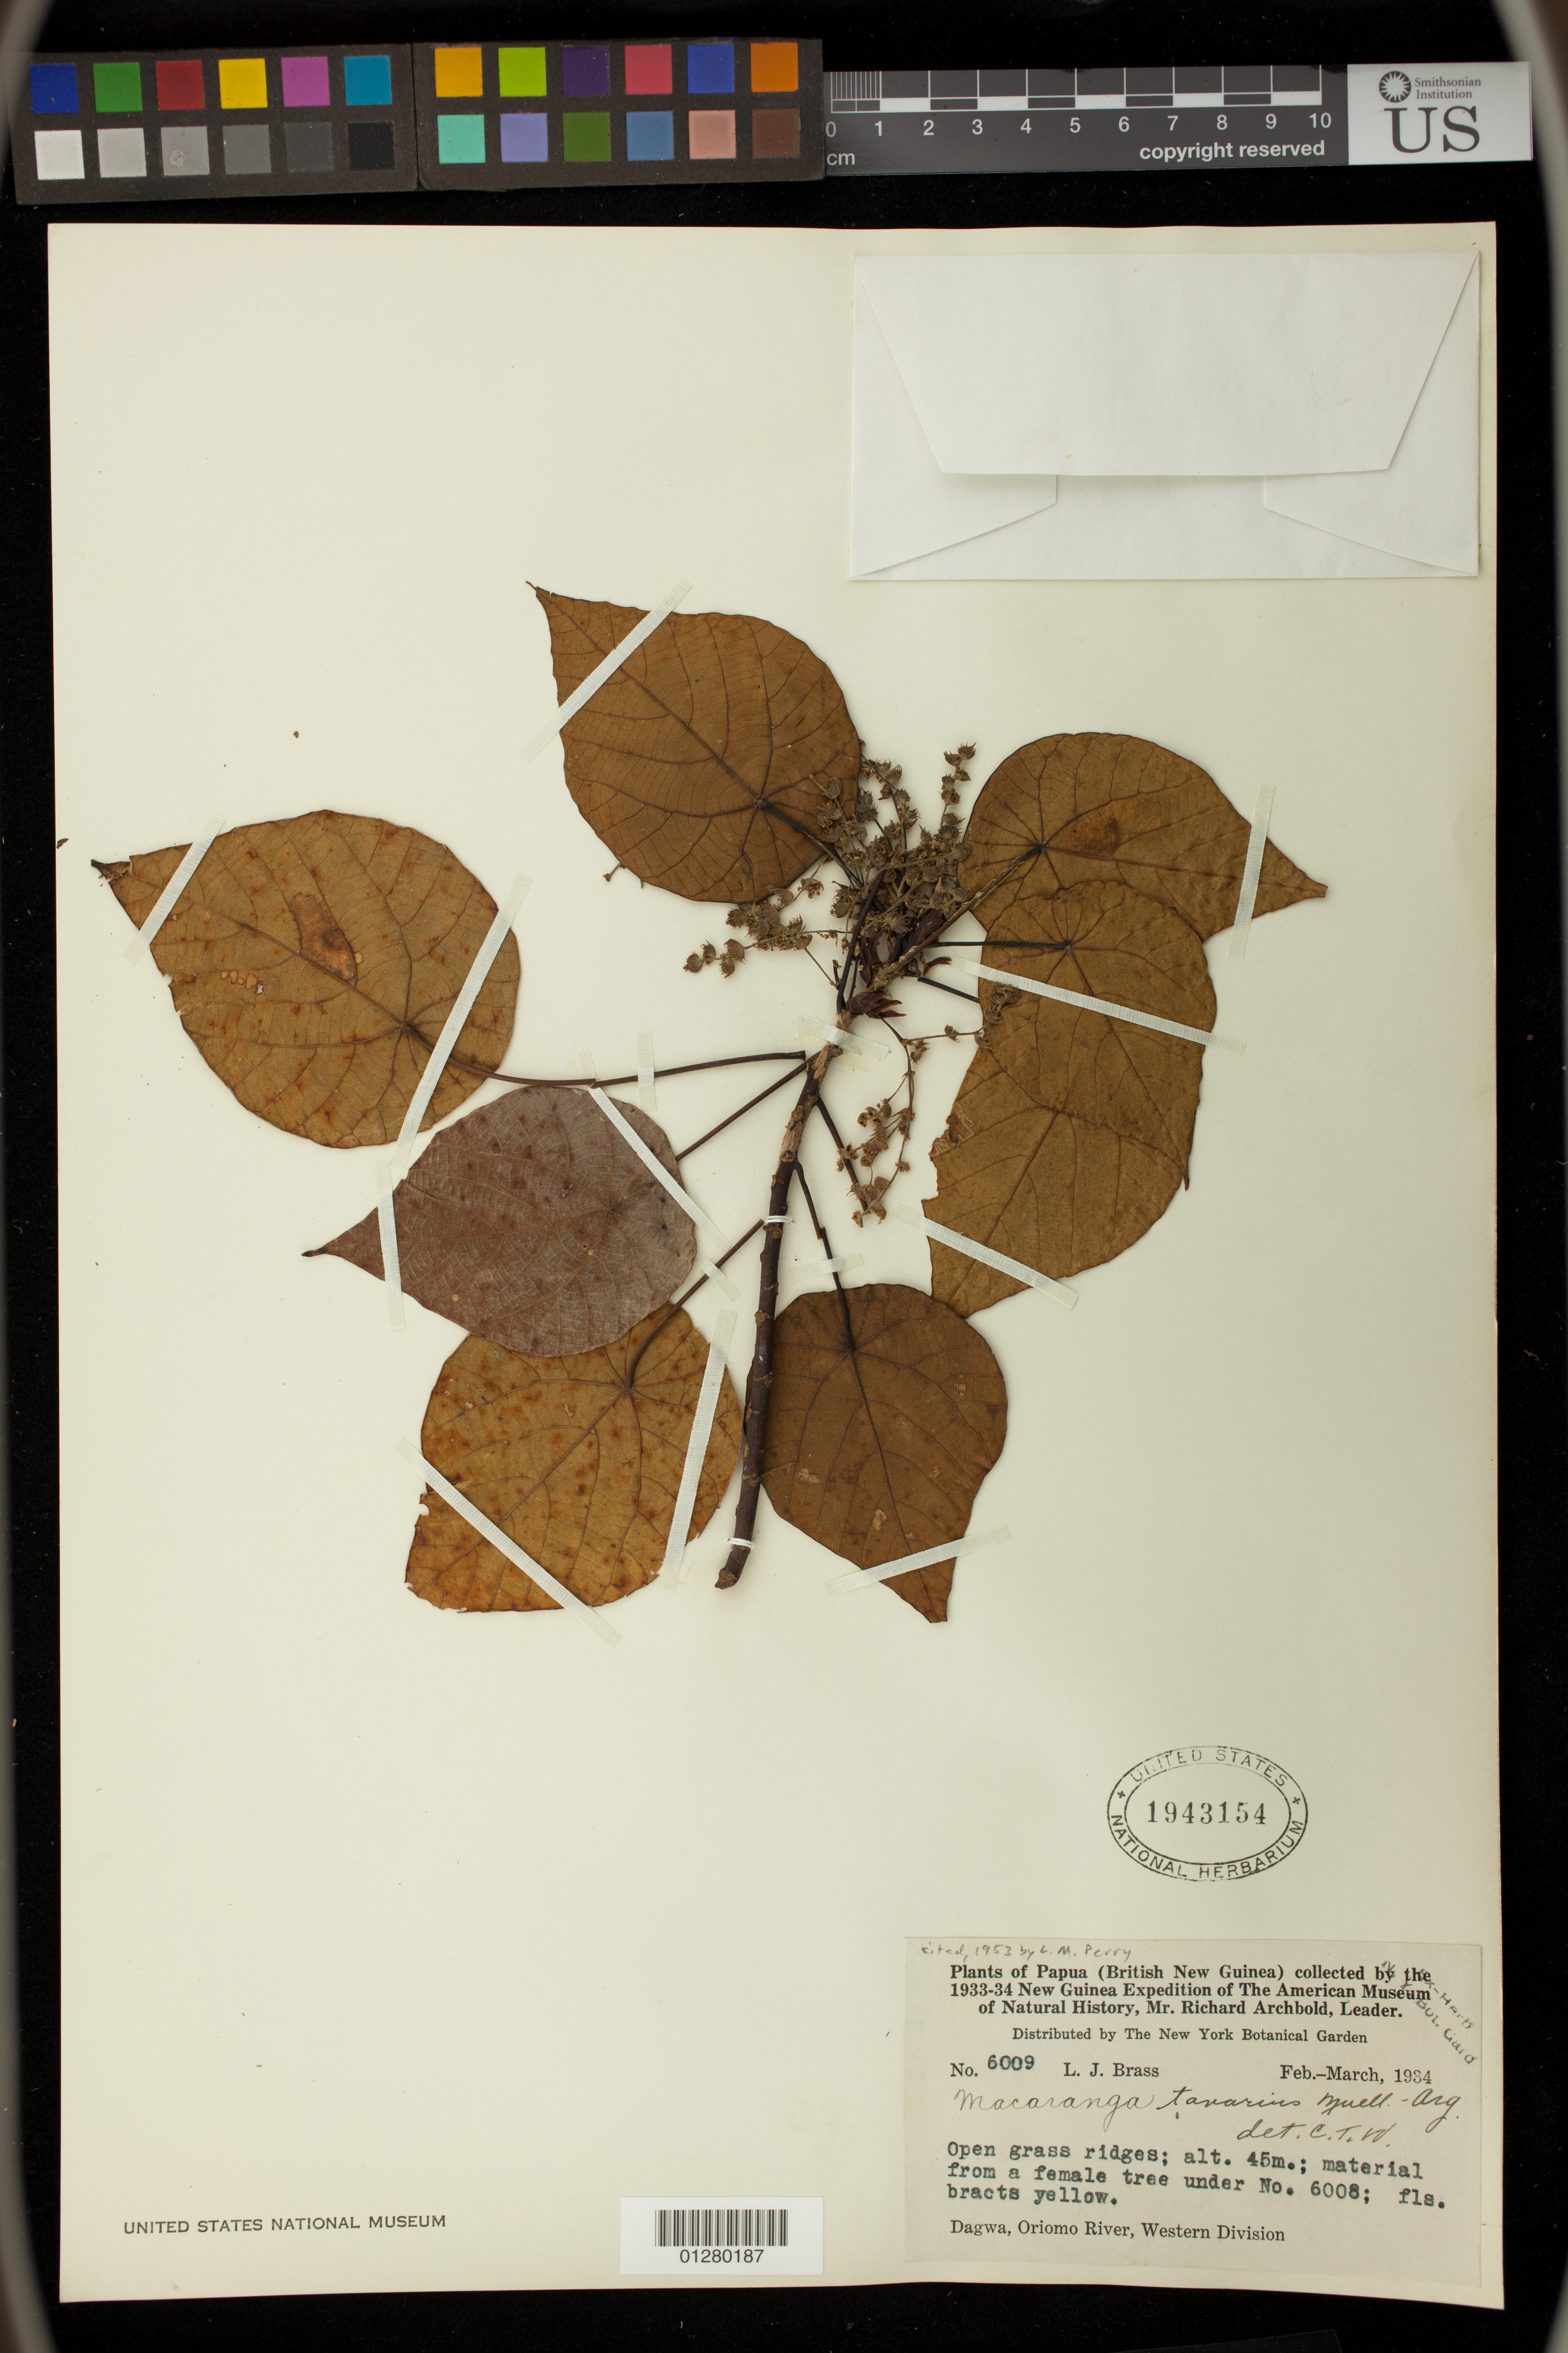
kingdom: Plantae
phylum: Tracheophyta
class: Magnoliopsida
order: Malpighiales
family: Euphorbiaceae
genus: Macaranga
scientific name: Macaranga tanarius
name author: (L.) Müll. Arg.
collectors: L. J. Brass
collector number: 6009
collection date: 1934-02/1934-03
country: Papua New Guinea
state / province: Western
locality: Dagwa, Oriomo River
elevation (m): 45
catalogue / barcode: US 1943154